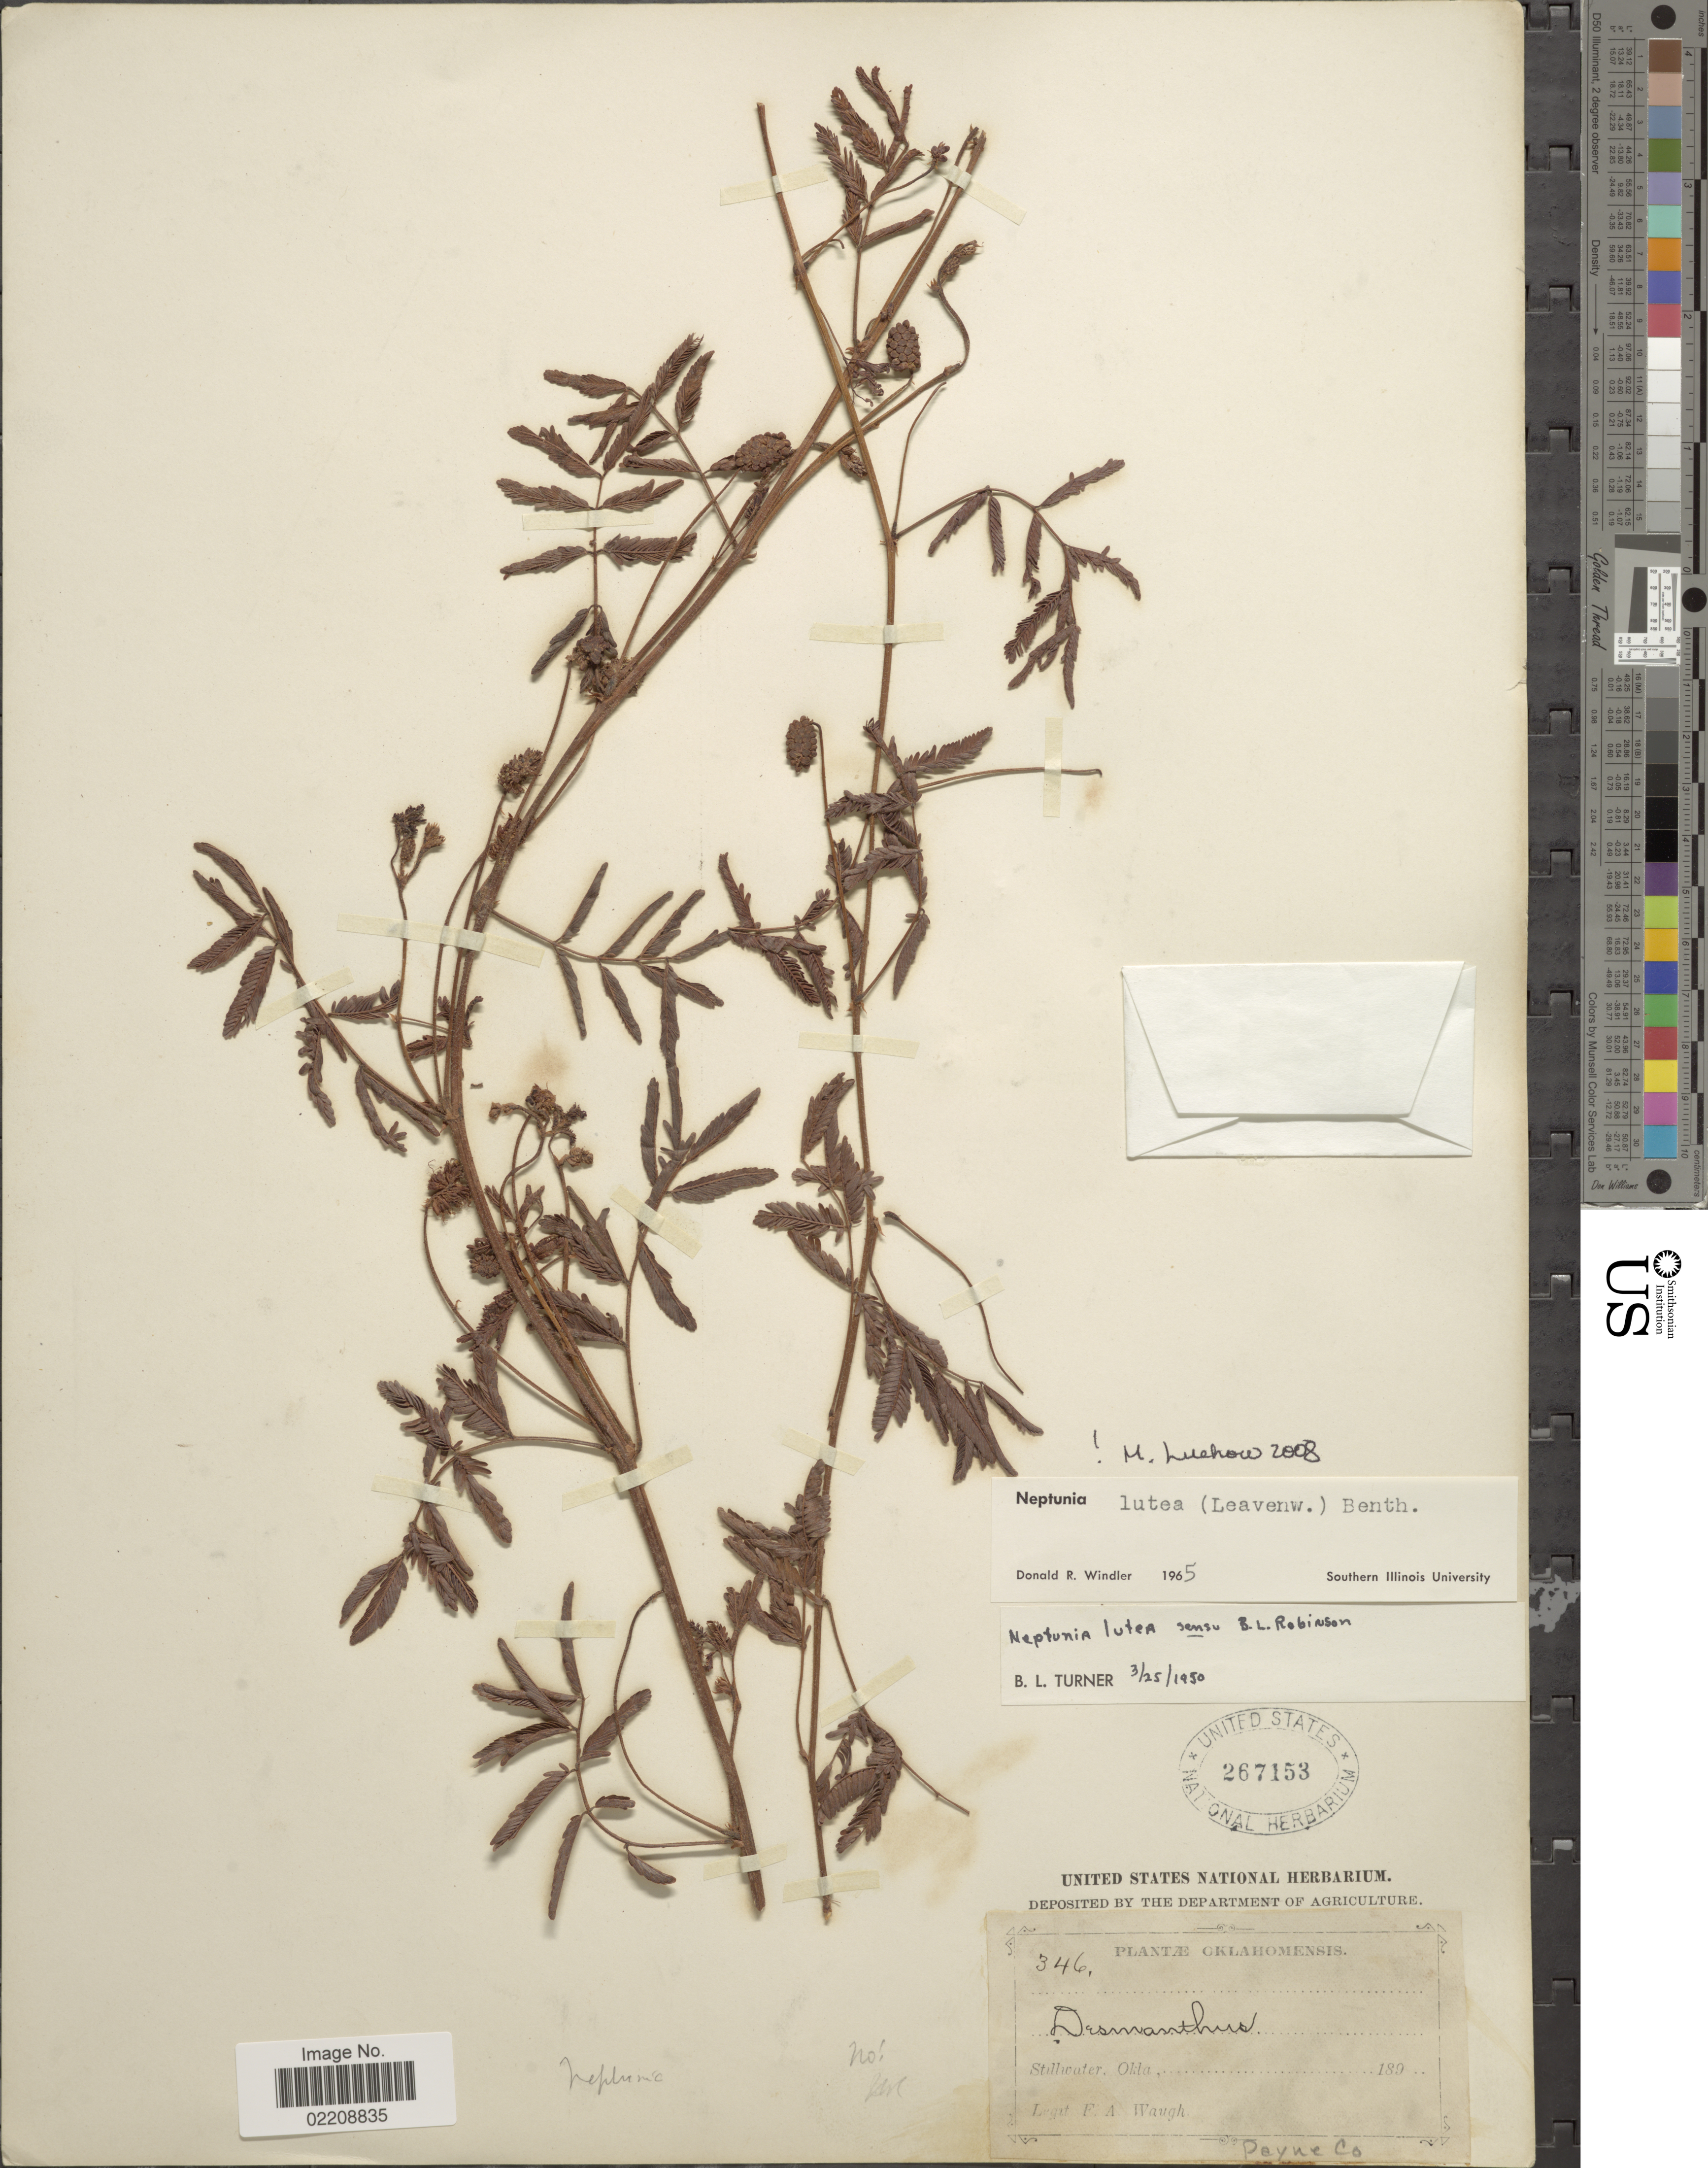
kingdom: Plantae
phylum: Tracheophyta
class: Magnoliopsida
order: Fabales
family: Fabaceae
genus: Neptunia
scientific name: Neptunia lutea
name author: (Leavenw.) Benth.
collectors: F. Waugh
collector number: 346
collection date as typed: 189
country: United States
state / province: Oklahoma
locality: Stillwater, Okla., Payne Co.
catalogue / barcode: US 267153